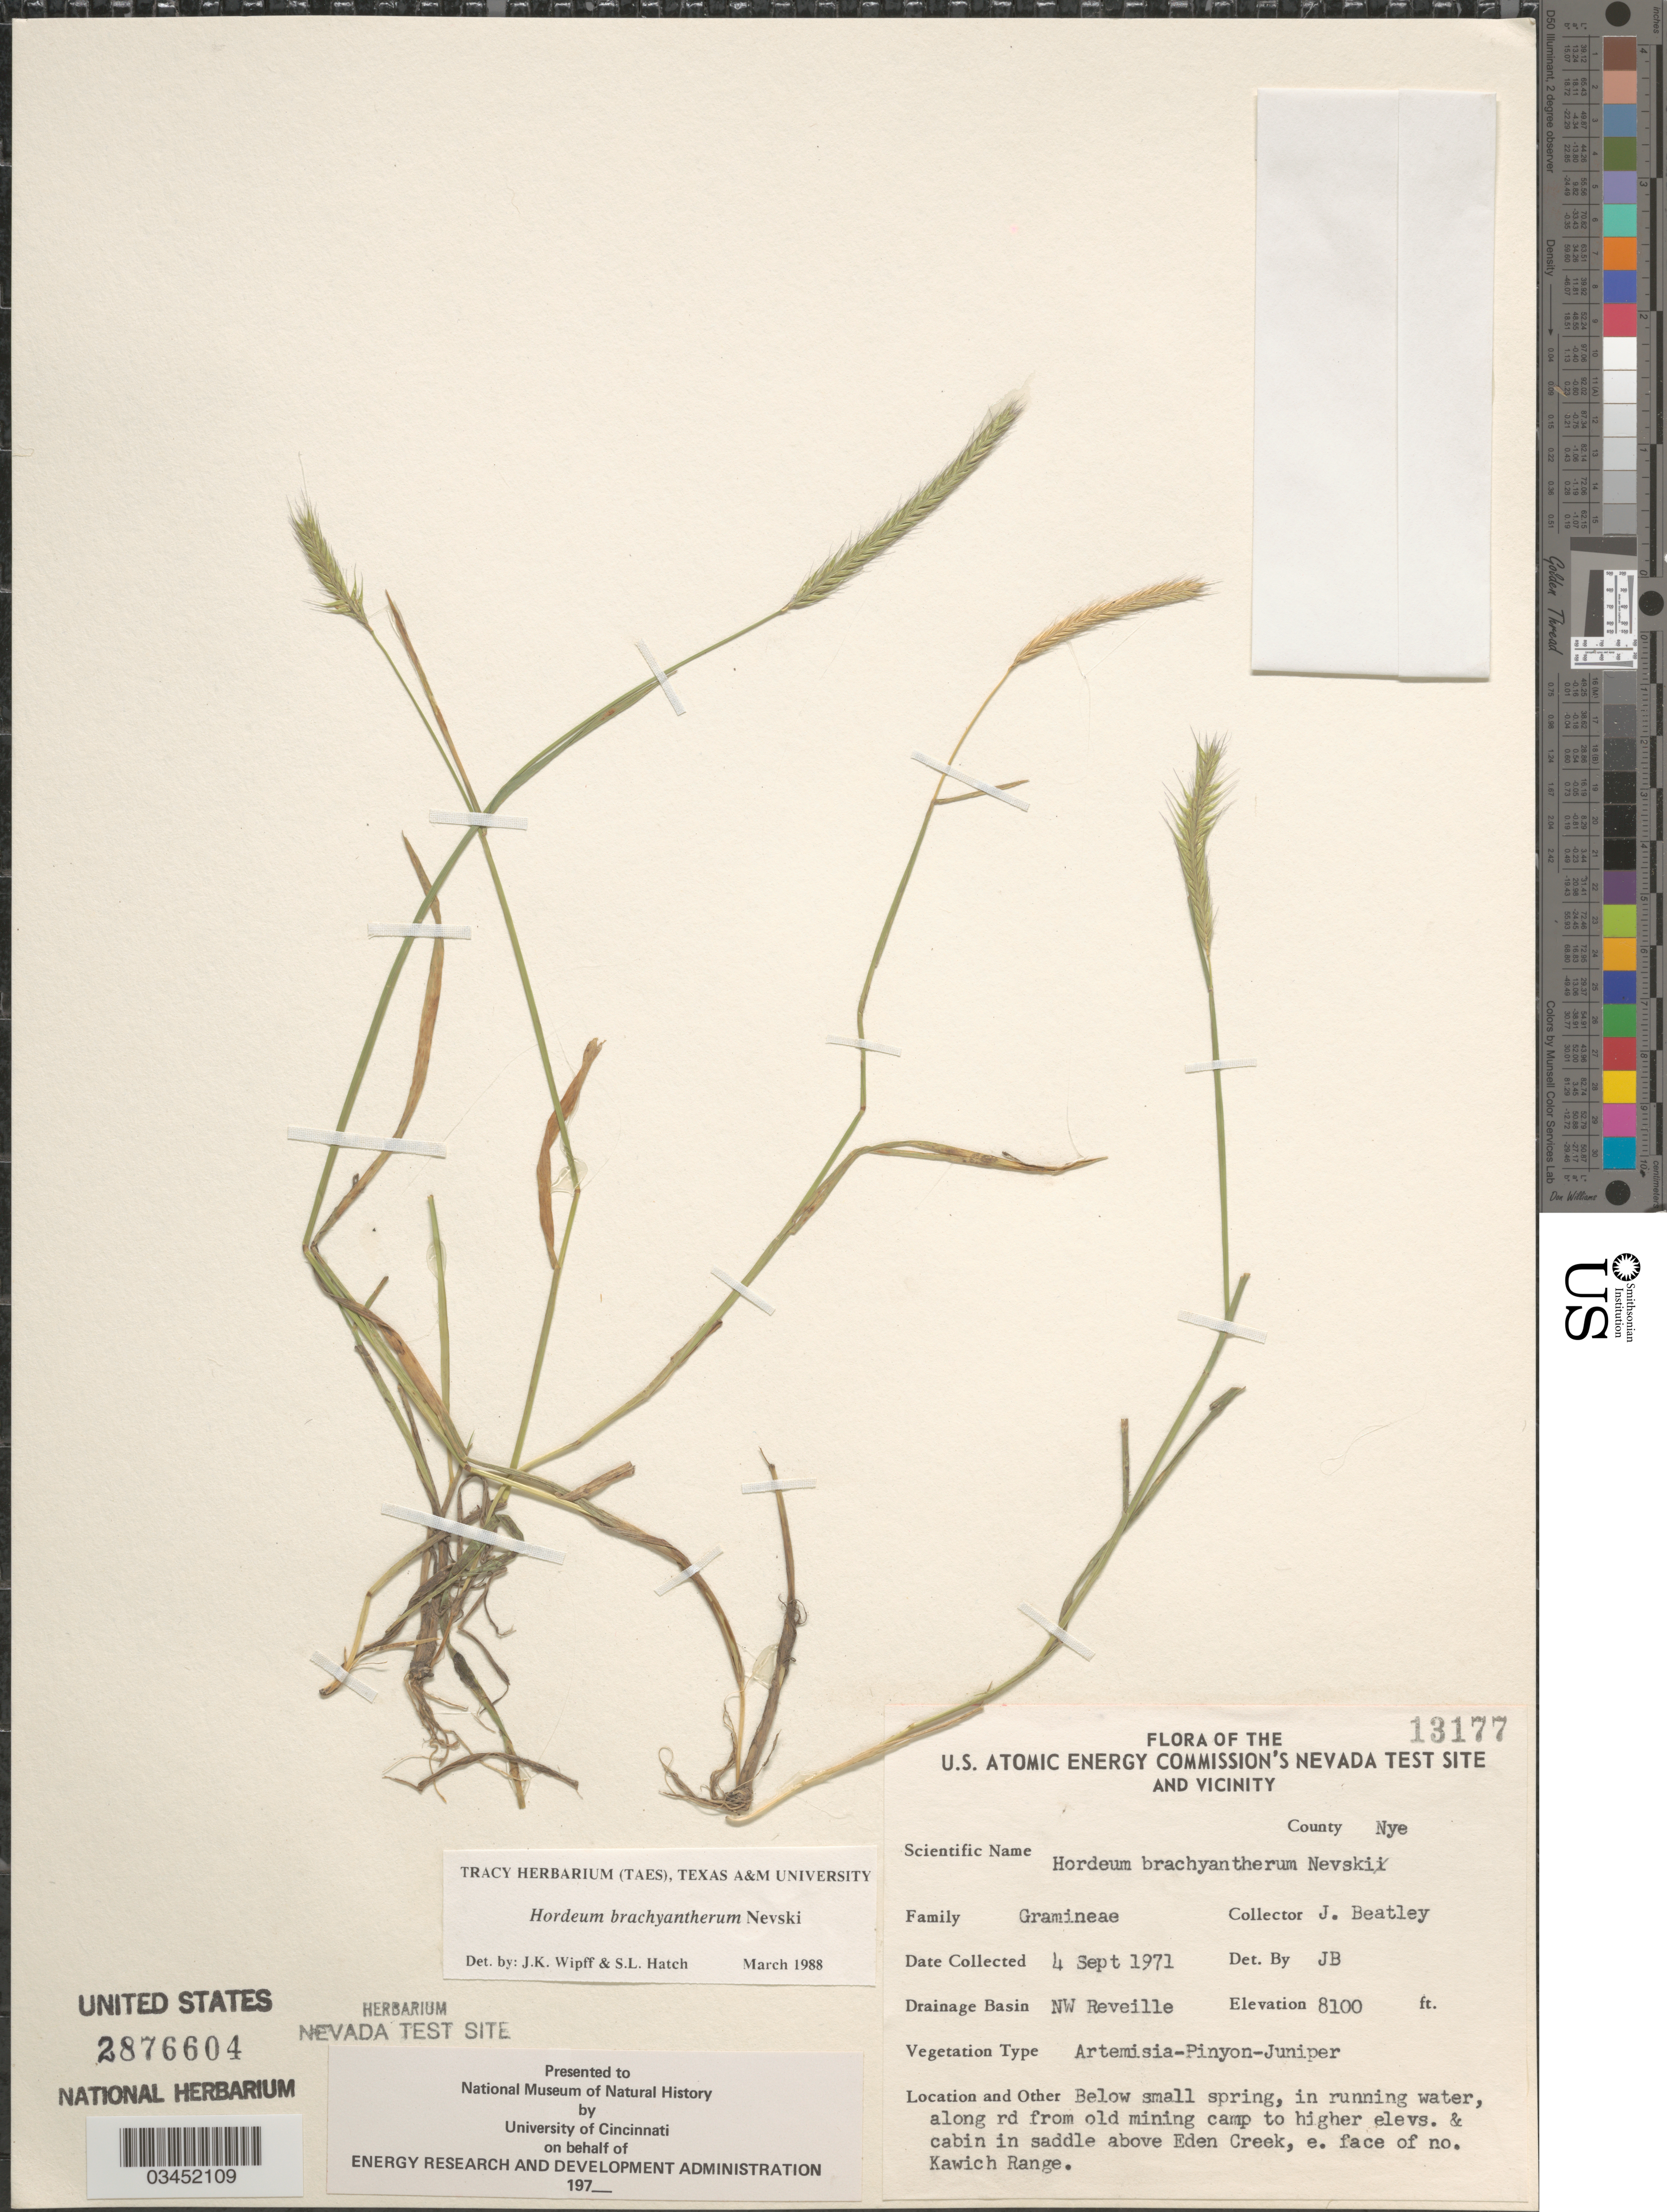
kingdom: Plantae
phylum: Tracheophyta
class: Liliopsida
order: Poales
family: Poaceae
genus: Hordeum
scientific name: Hordeum brachyantherum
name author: Nevski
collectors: J. C. Beatley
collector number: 13177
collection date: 1971-09-04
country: United States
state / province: Nevada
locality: U.S. Atomic Energy Commission's Nevada Test Site and Vicinity. County Nye. Drainage Basin NW Reveille. Below small spring, in running water, along rd from old mining camp to higher elevs. & cabin in saddle above Eden Creek, e. face of no. Kawich Range.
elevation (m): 2469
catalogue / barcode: US 2876604